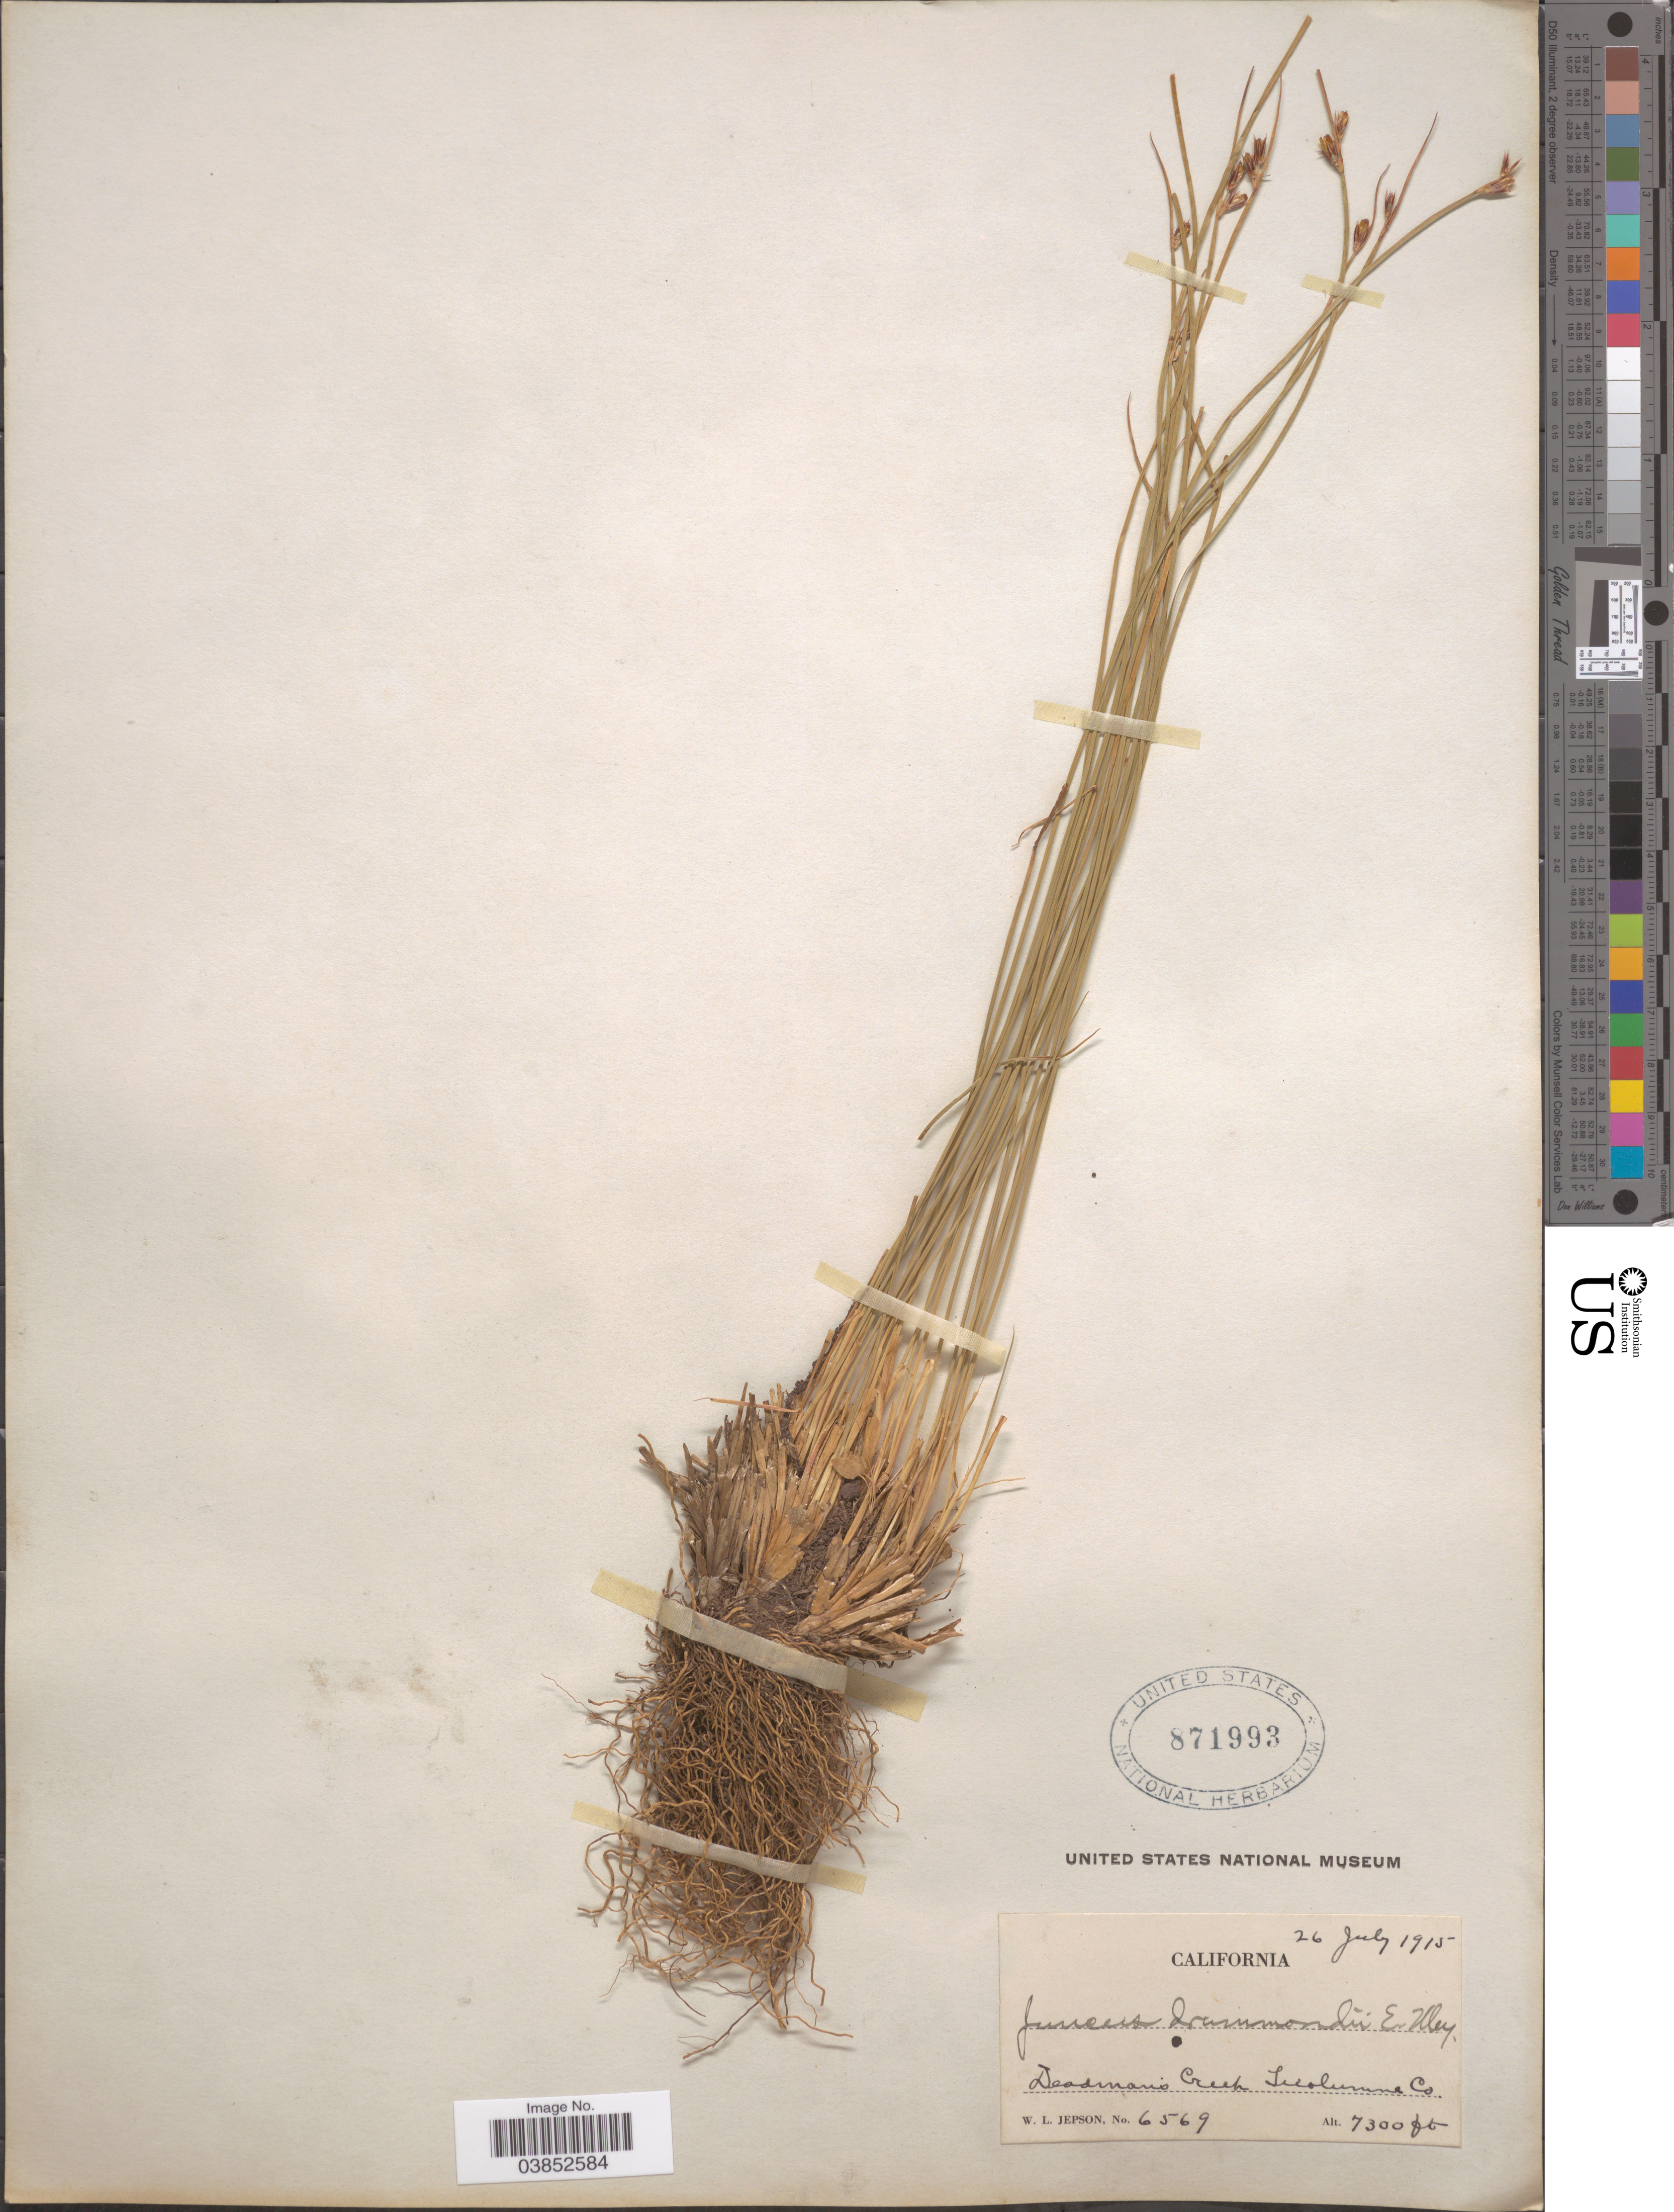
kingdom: Plantae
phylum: Tracheophyta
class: Liliopsida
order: Poales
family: Juncaceae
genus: Juncus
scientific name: Juncus drummondii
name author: E. Mey.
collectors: W. L. Jepson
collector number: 6569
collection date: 1915-07-26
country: United States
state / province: California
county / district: Tuolumne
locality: Deadman's Creek Tuolumne Co.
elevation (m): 2225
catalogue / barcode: US 871993